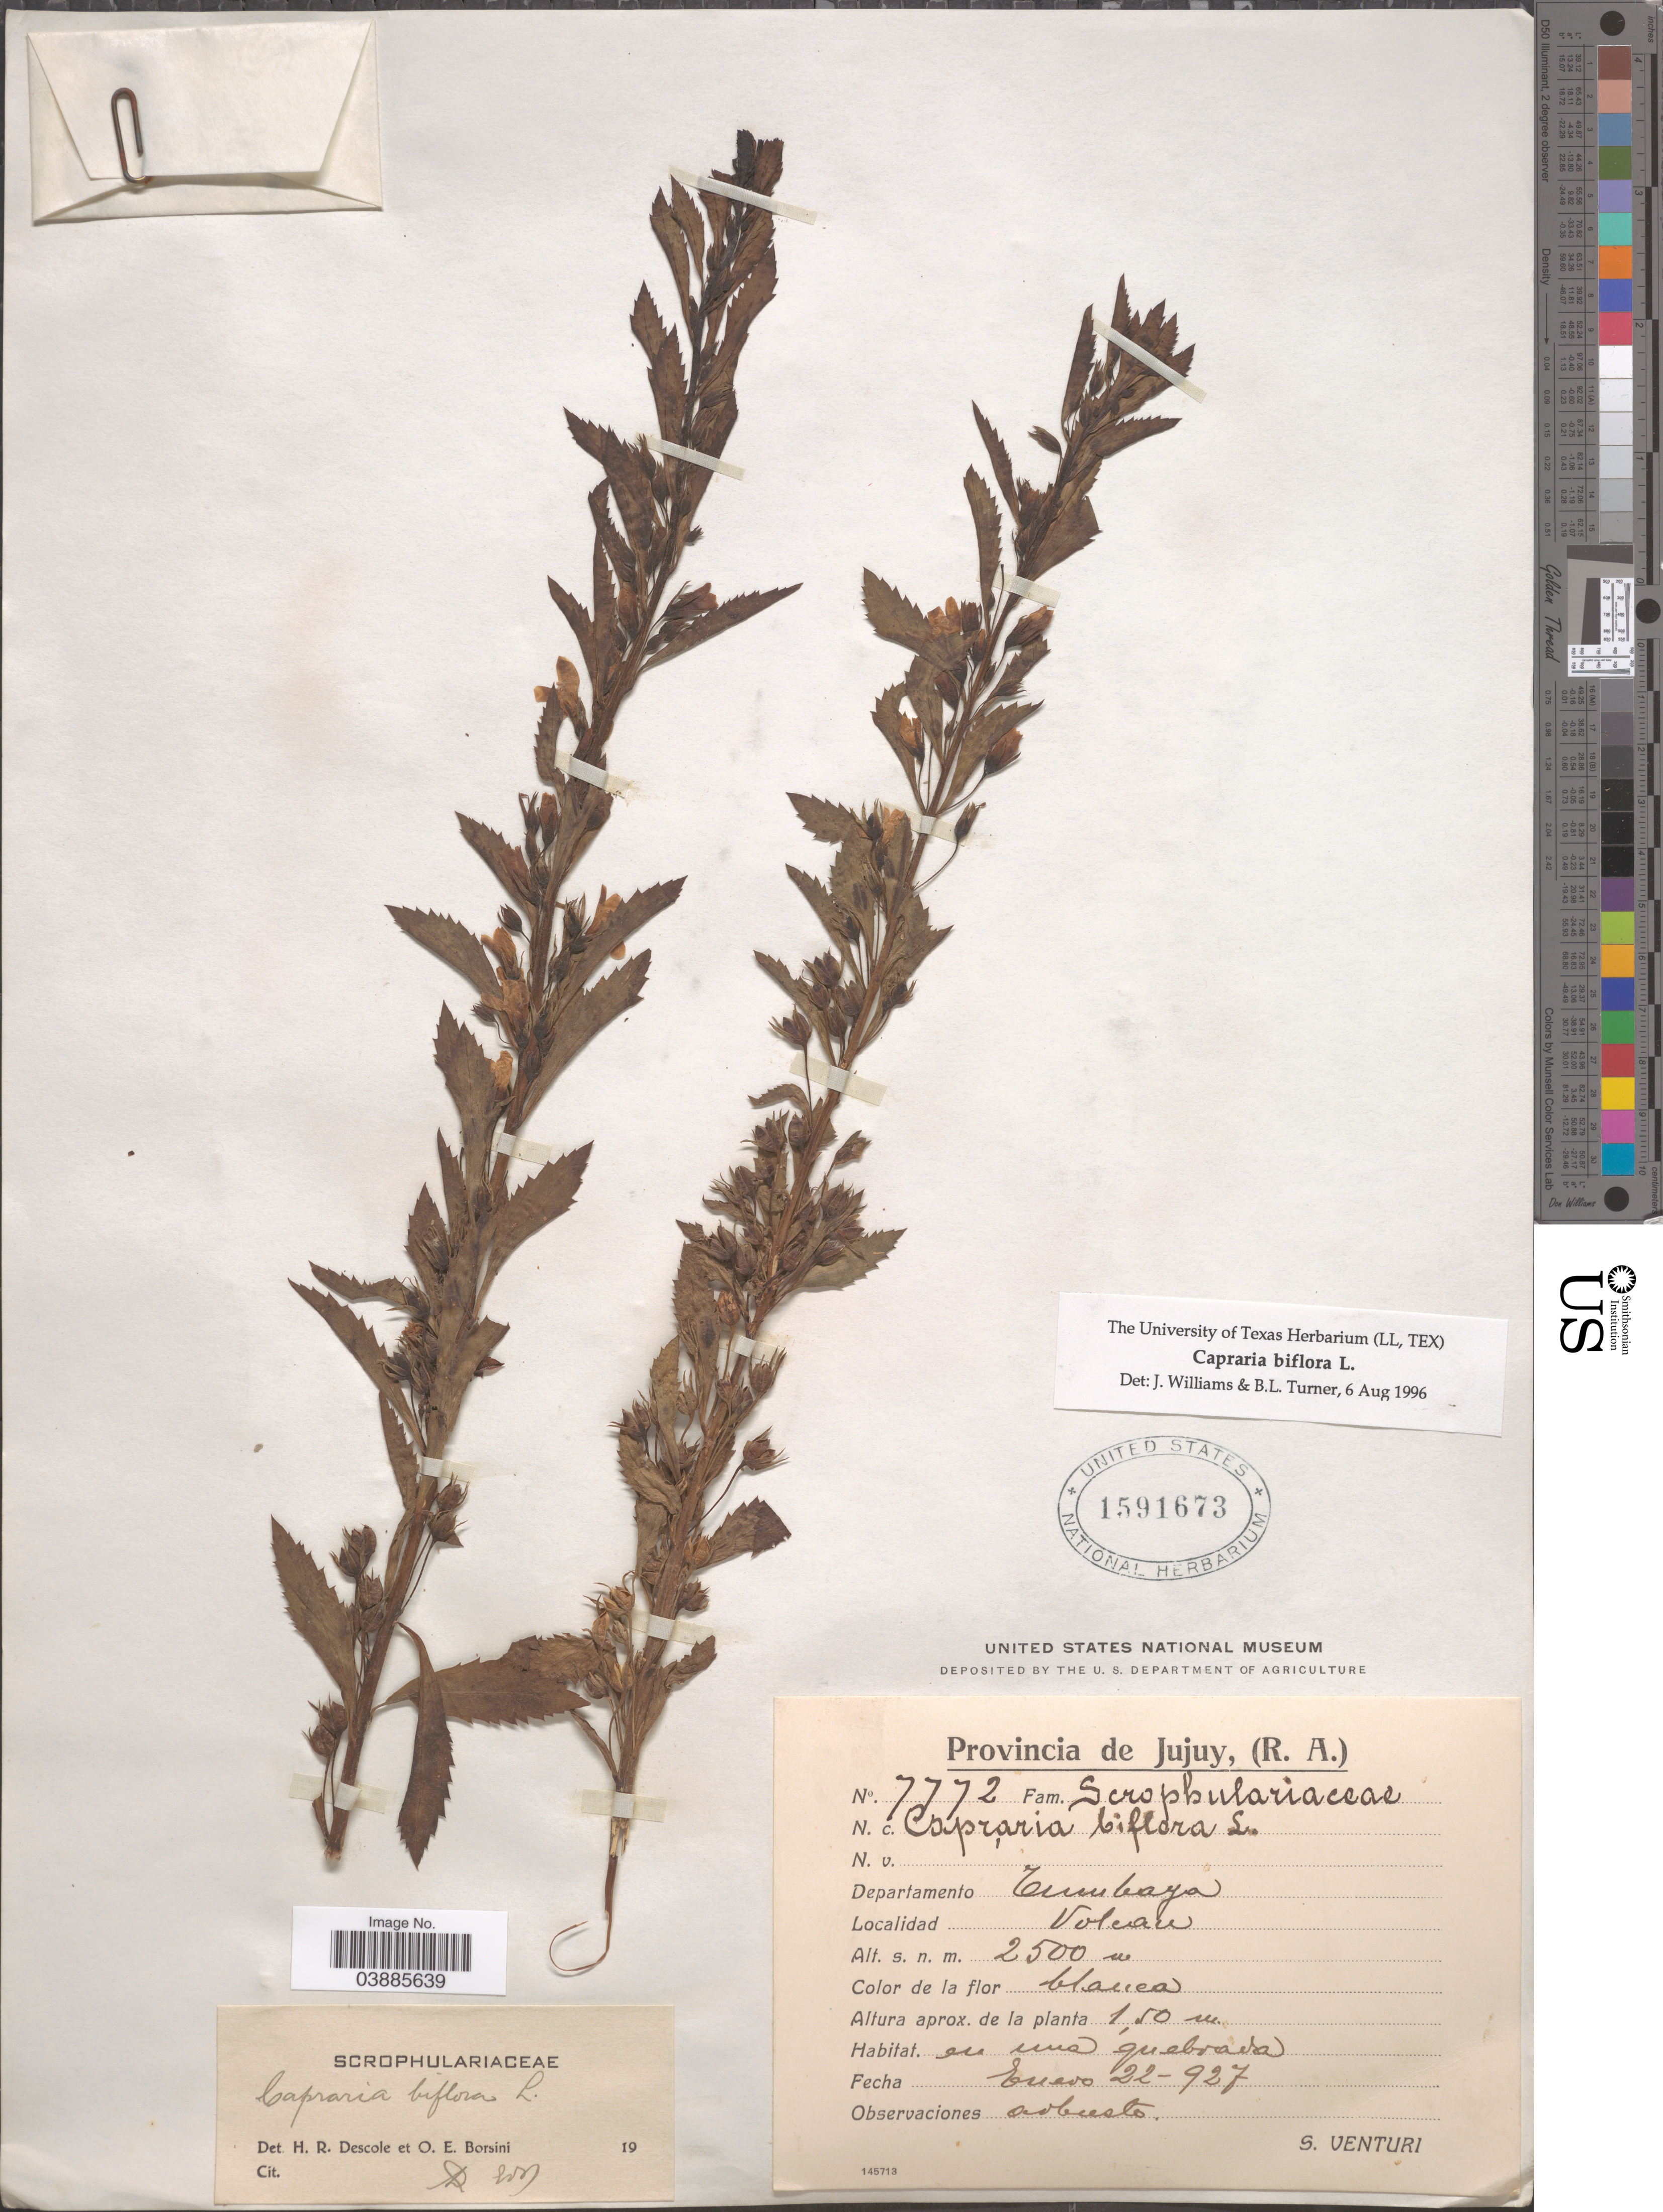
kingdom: Plantae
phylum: Tracheophyta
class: Magnoliopsida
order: Lamiales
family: Scrophulariaceae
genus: Capraria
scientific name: Capraria biflora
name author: L.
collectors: S. Venturi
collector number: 7772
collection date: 1927-01-22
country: Argentina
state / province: Jujuy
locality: Departamento Tumbaya. Volcan.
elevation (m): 2500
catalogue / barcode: US 1591673